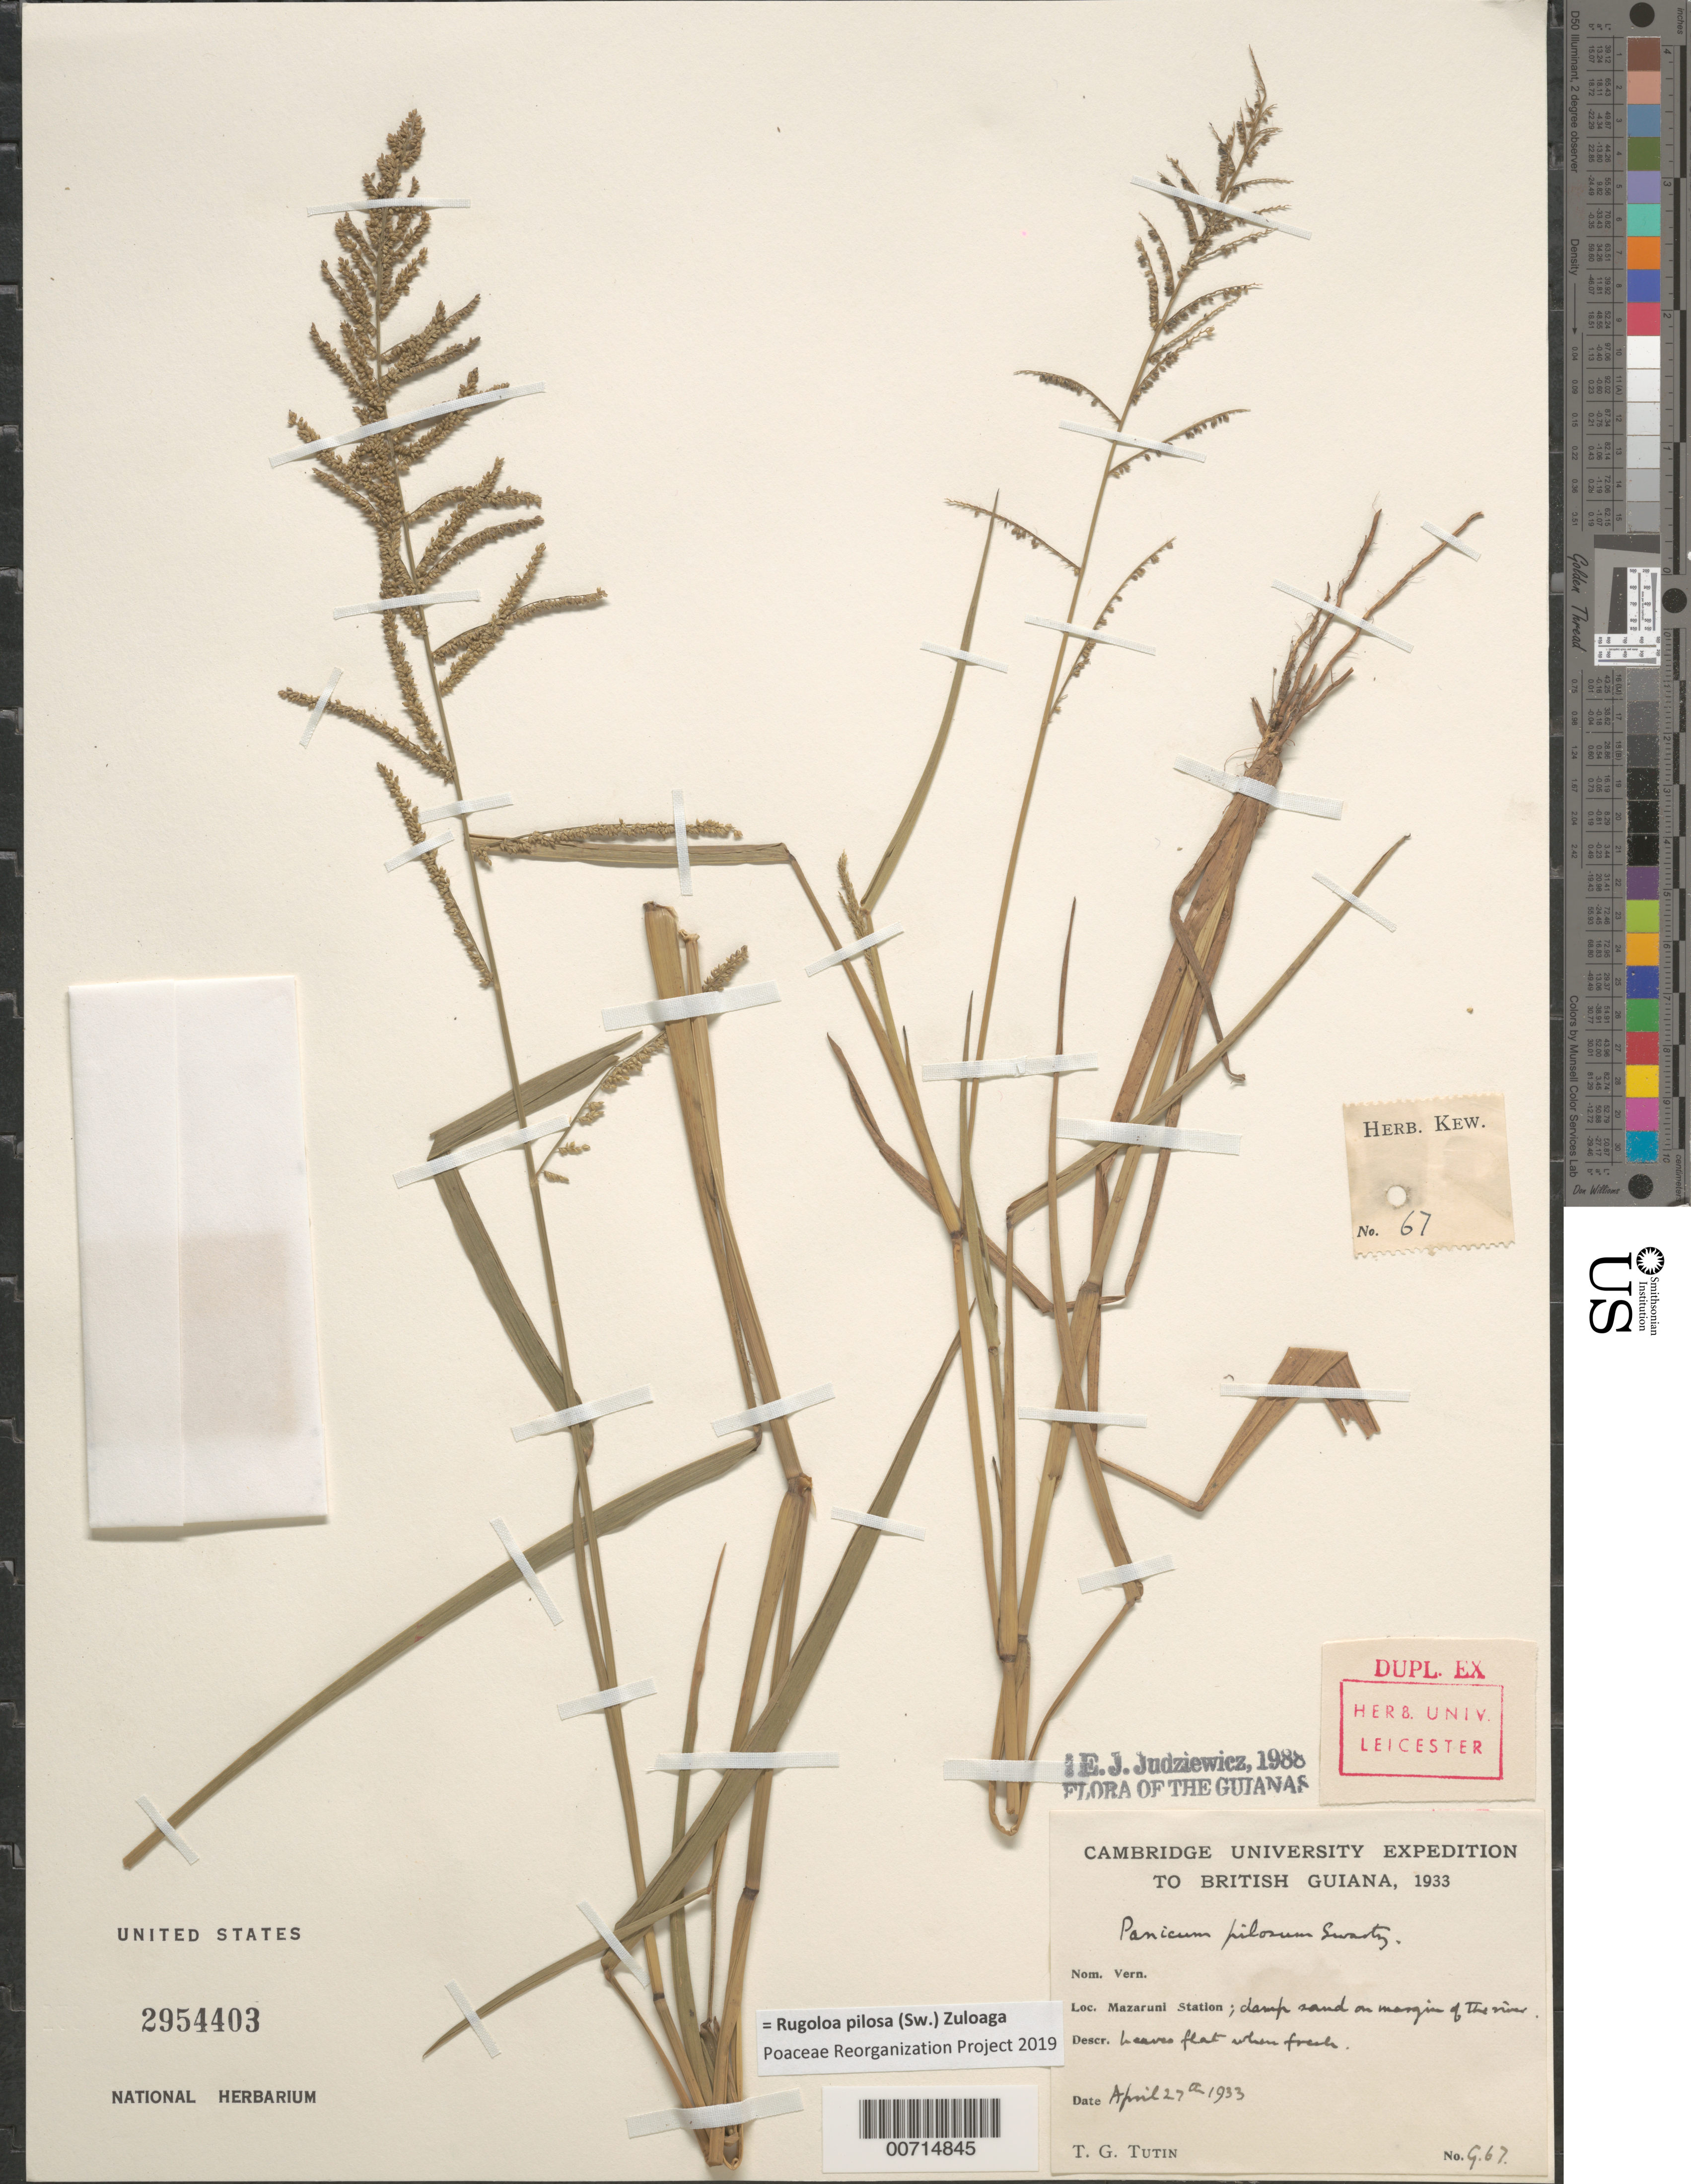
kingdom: Plantae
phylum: Tracheophyta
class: Liliopsida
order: Poales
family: Poaceae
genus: Panicum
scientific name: Panicum pilosum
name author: Sw.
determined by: Judziewicz, E. J.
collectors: T. G. Tutin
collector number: G 67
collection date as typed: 27-Apr-33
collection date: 1933-04-27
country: Guyana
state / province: Cuyuni-Mazaruni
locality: Mazaruni station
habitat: Damp sand on margin of the river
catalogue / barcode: US 2954403